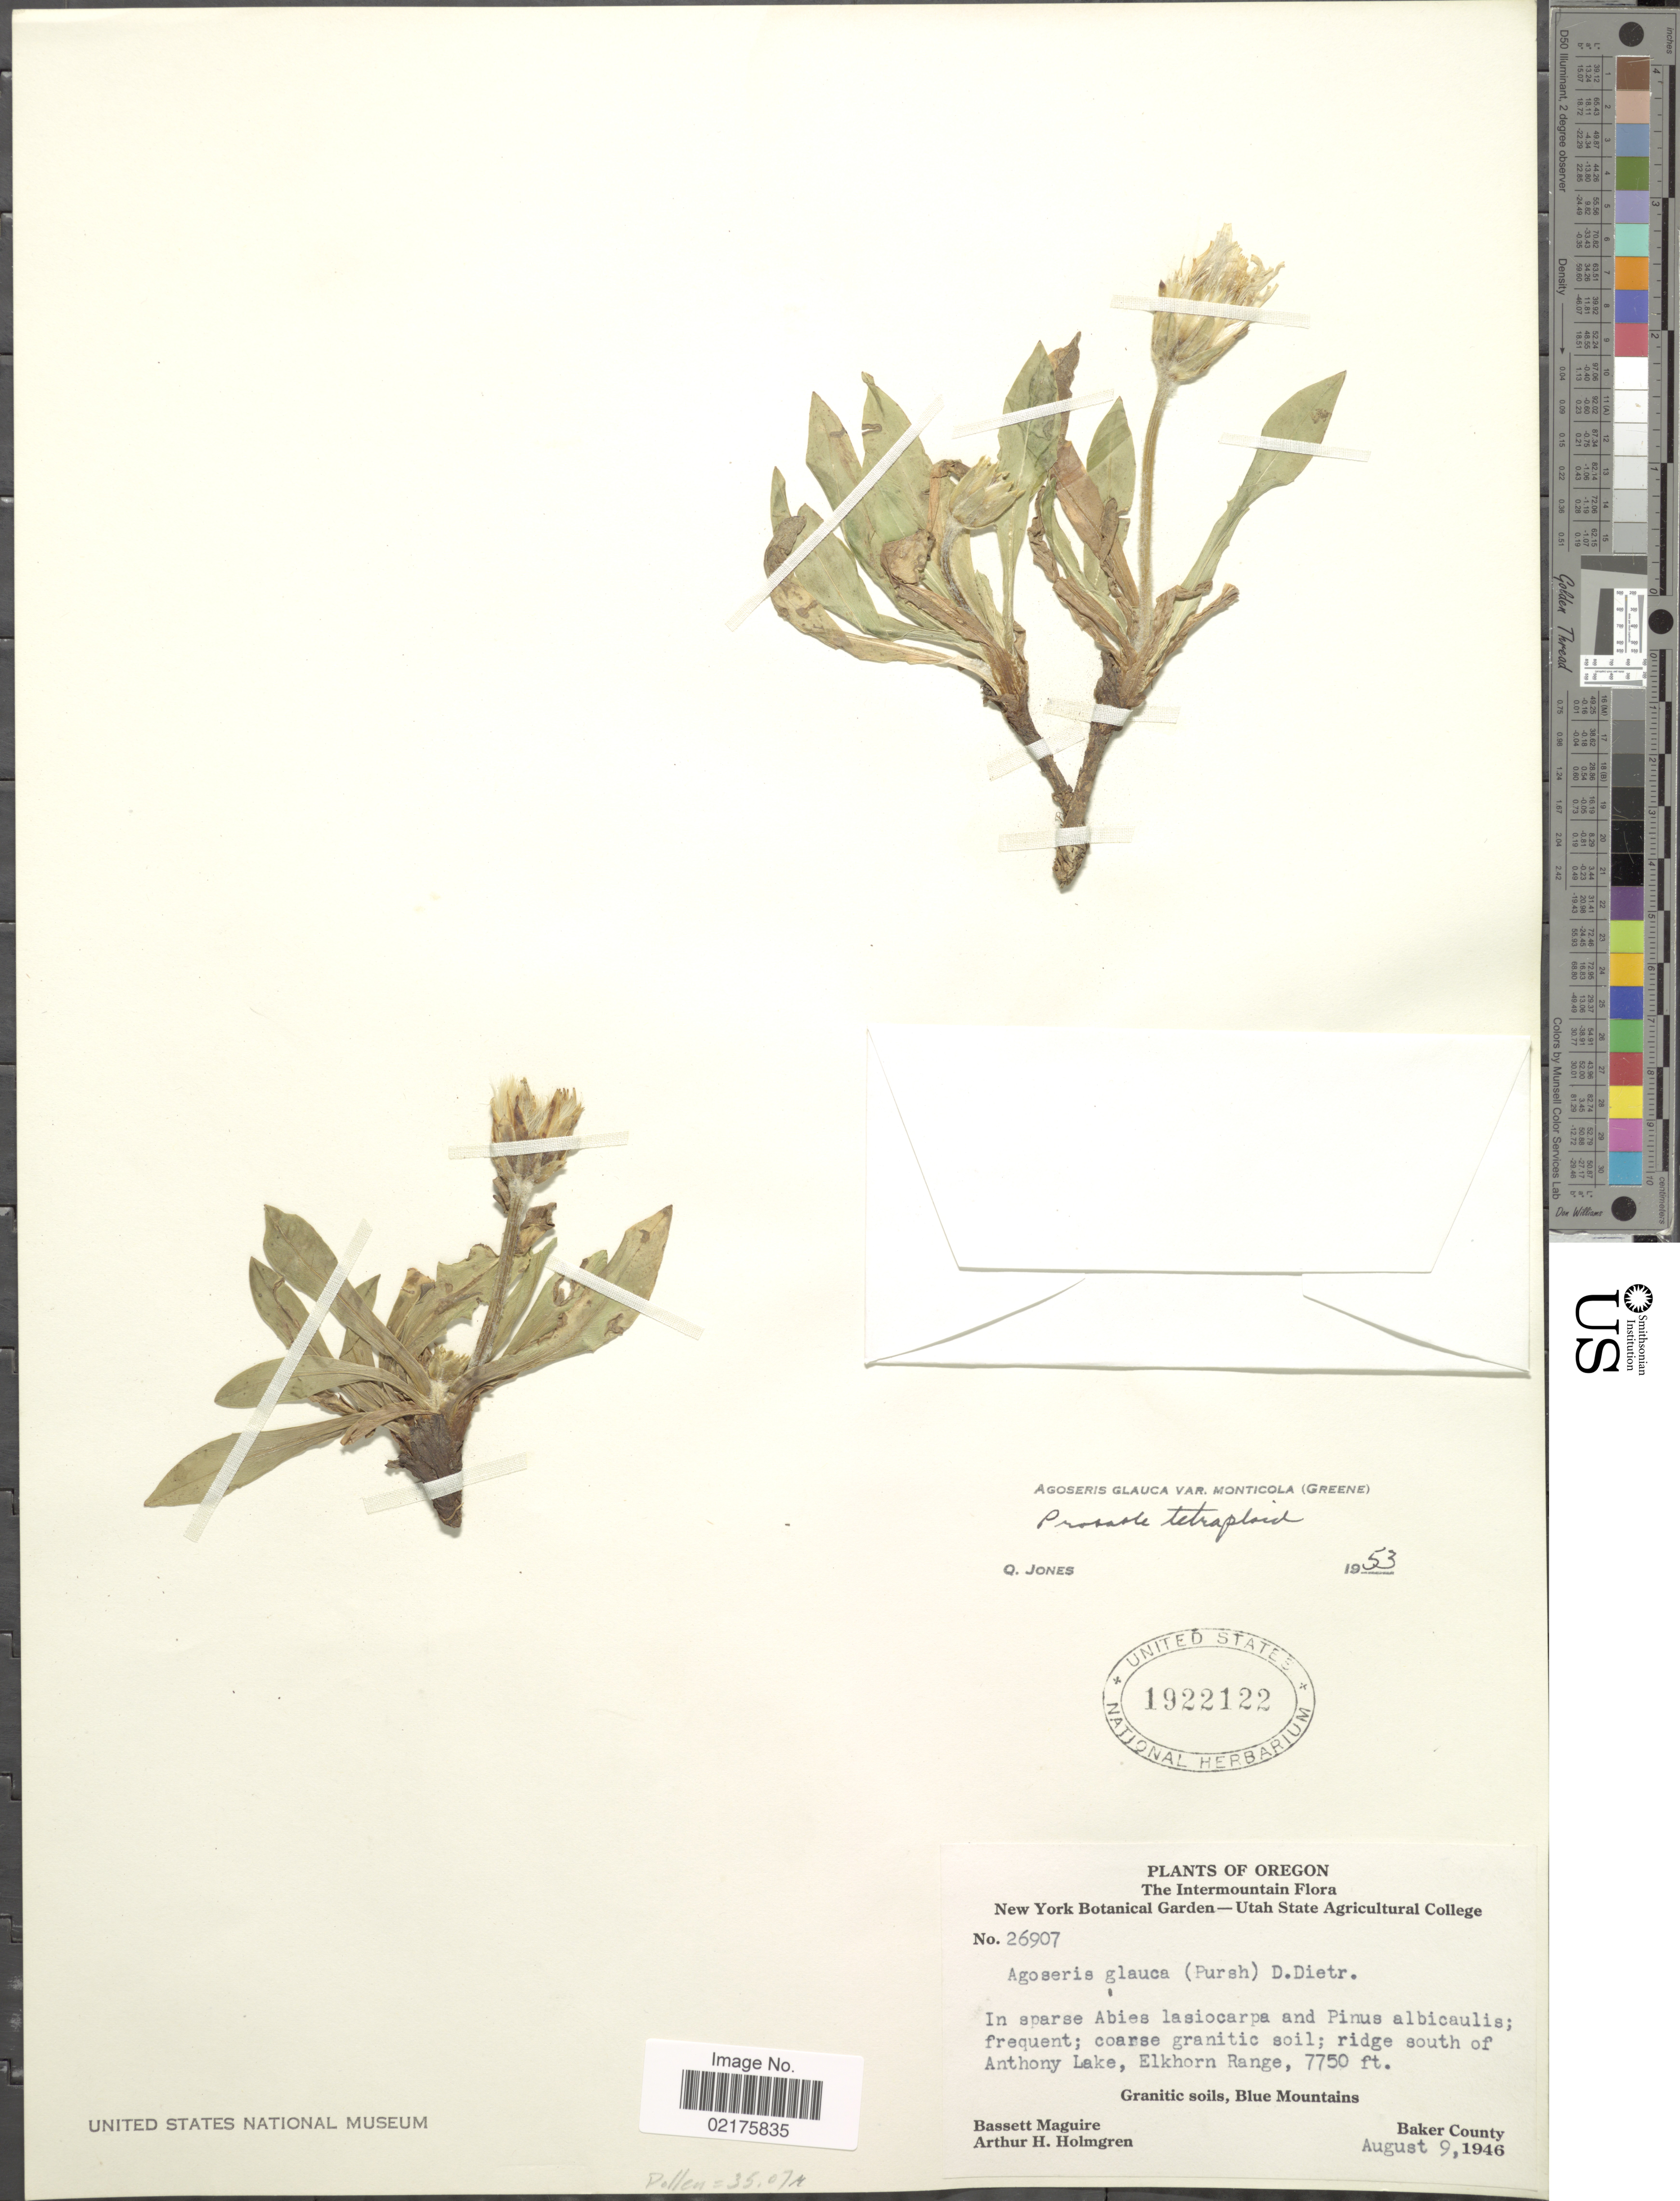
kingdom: Plantae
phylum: Tracheophyta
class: Magnoliopsida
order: Asterales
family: Asteraceae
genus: Agoseris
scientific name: Agoseris monticola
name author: Greene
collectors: B. Maguire & A. H. Holmgren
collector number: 26907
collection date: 1946-08-09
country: United States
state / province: Oregon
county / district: Baker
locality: The Intermountain, coarse grantic soil, ridge south of Anthony Lake, Elkhorn Range, Granitic soil, Blue Mountains, Baker County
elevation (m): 2362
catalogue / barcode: US 1922122